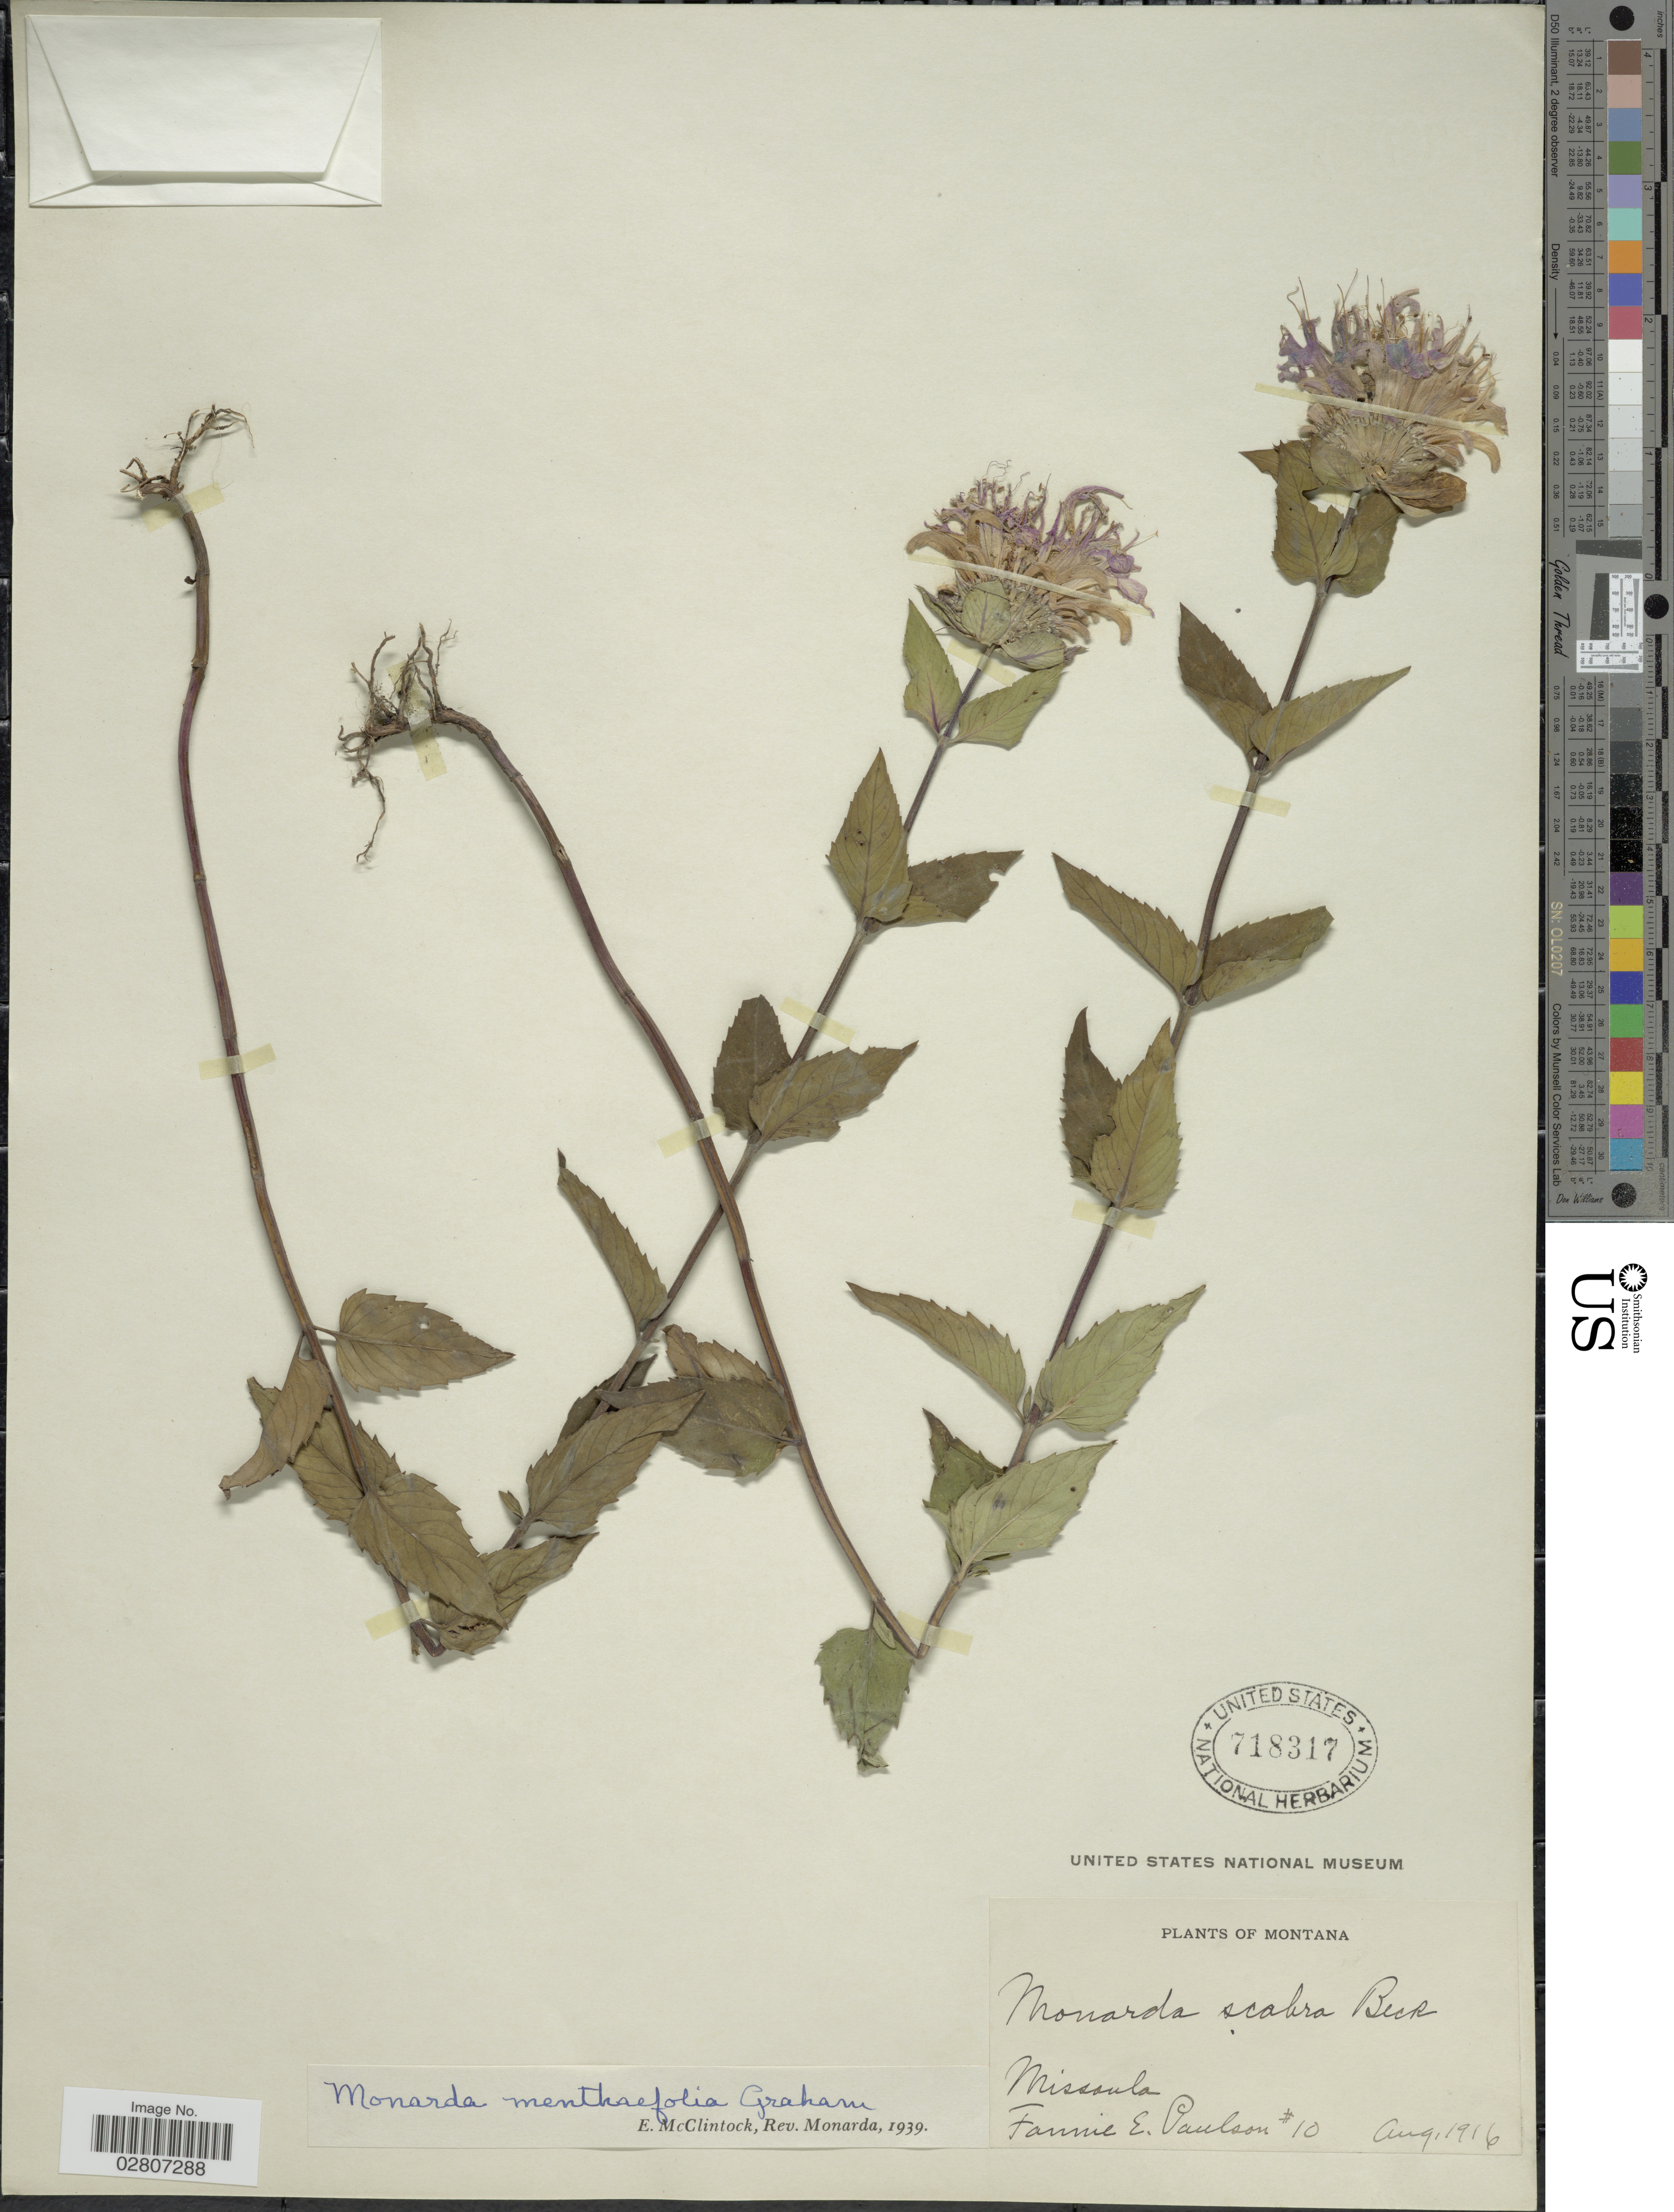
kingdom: Plantae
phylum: Tracheophyta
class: Magnoliopsida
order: Lamiales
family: Lamiaceae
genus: Monarda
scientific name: Monarda fistulosa var. menthifolia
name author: (Graham) Fernald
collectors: F. Paulson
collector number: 10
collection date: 1916-08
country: United States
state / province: Montana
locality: Missoula.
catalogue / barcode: US 718317